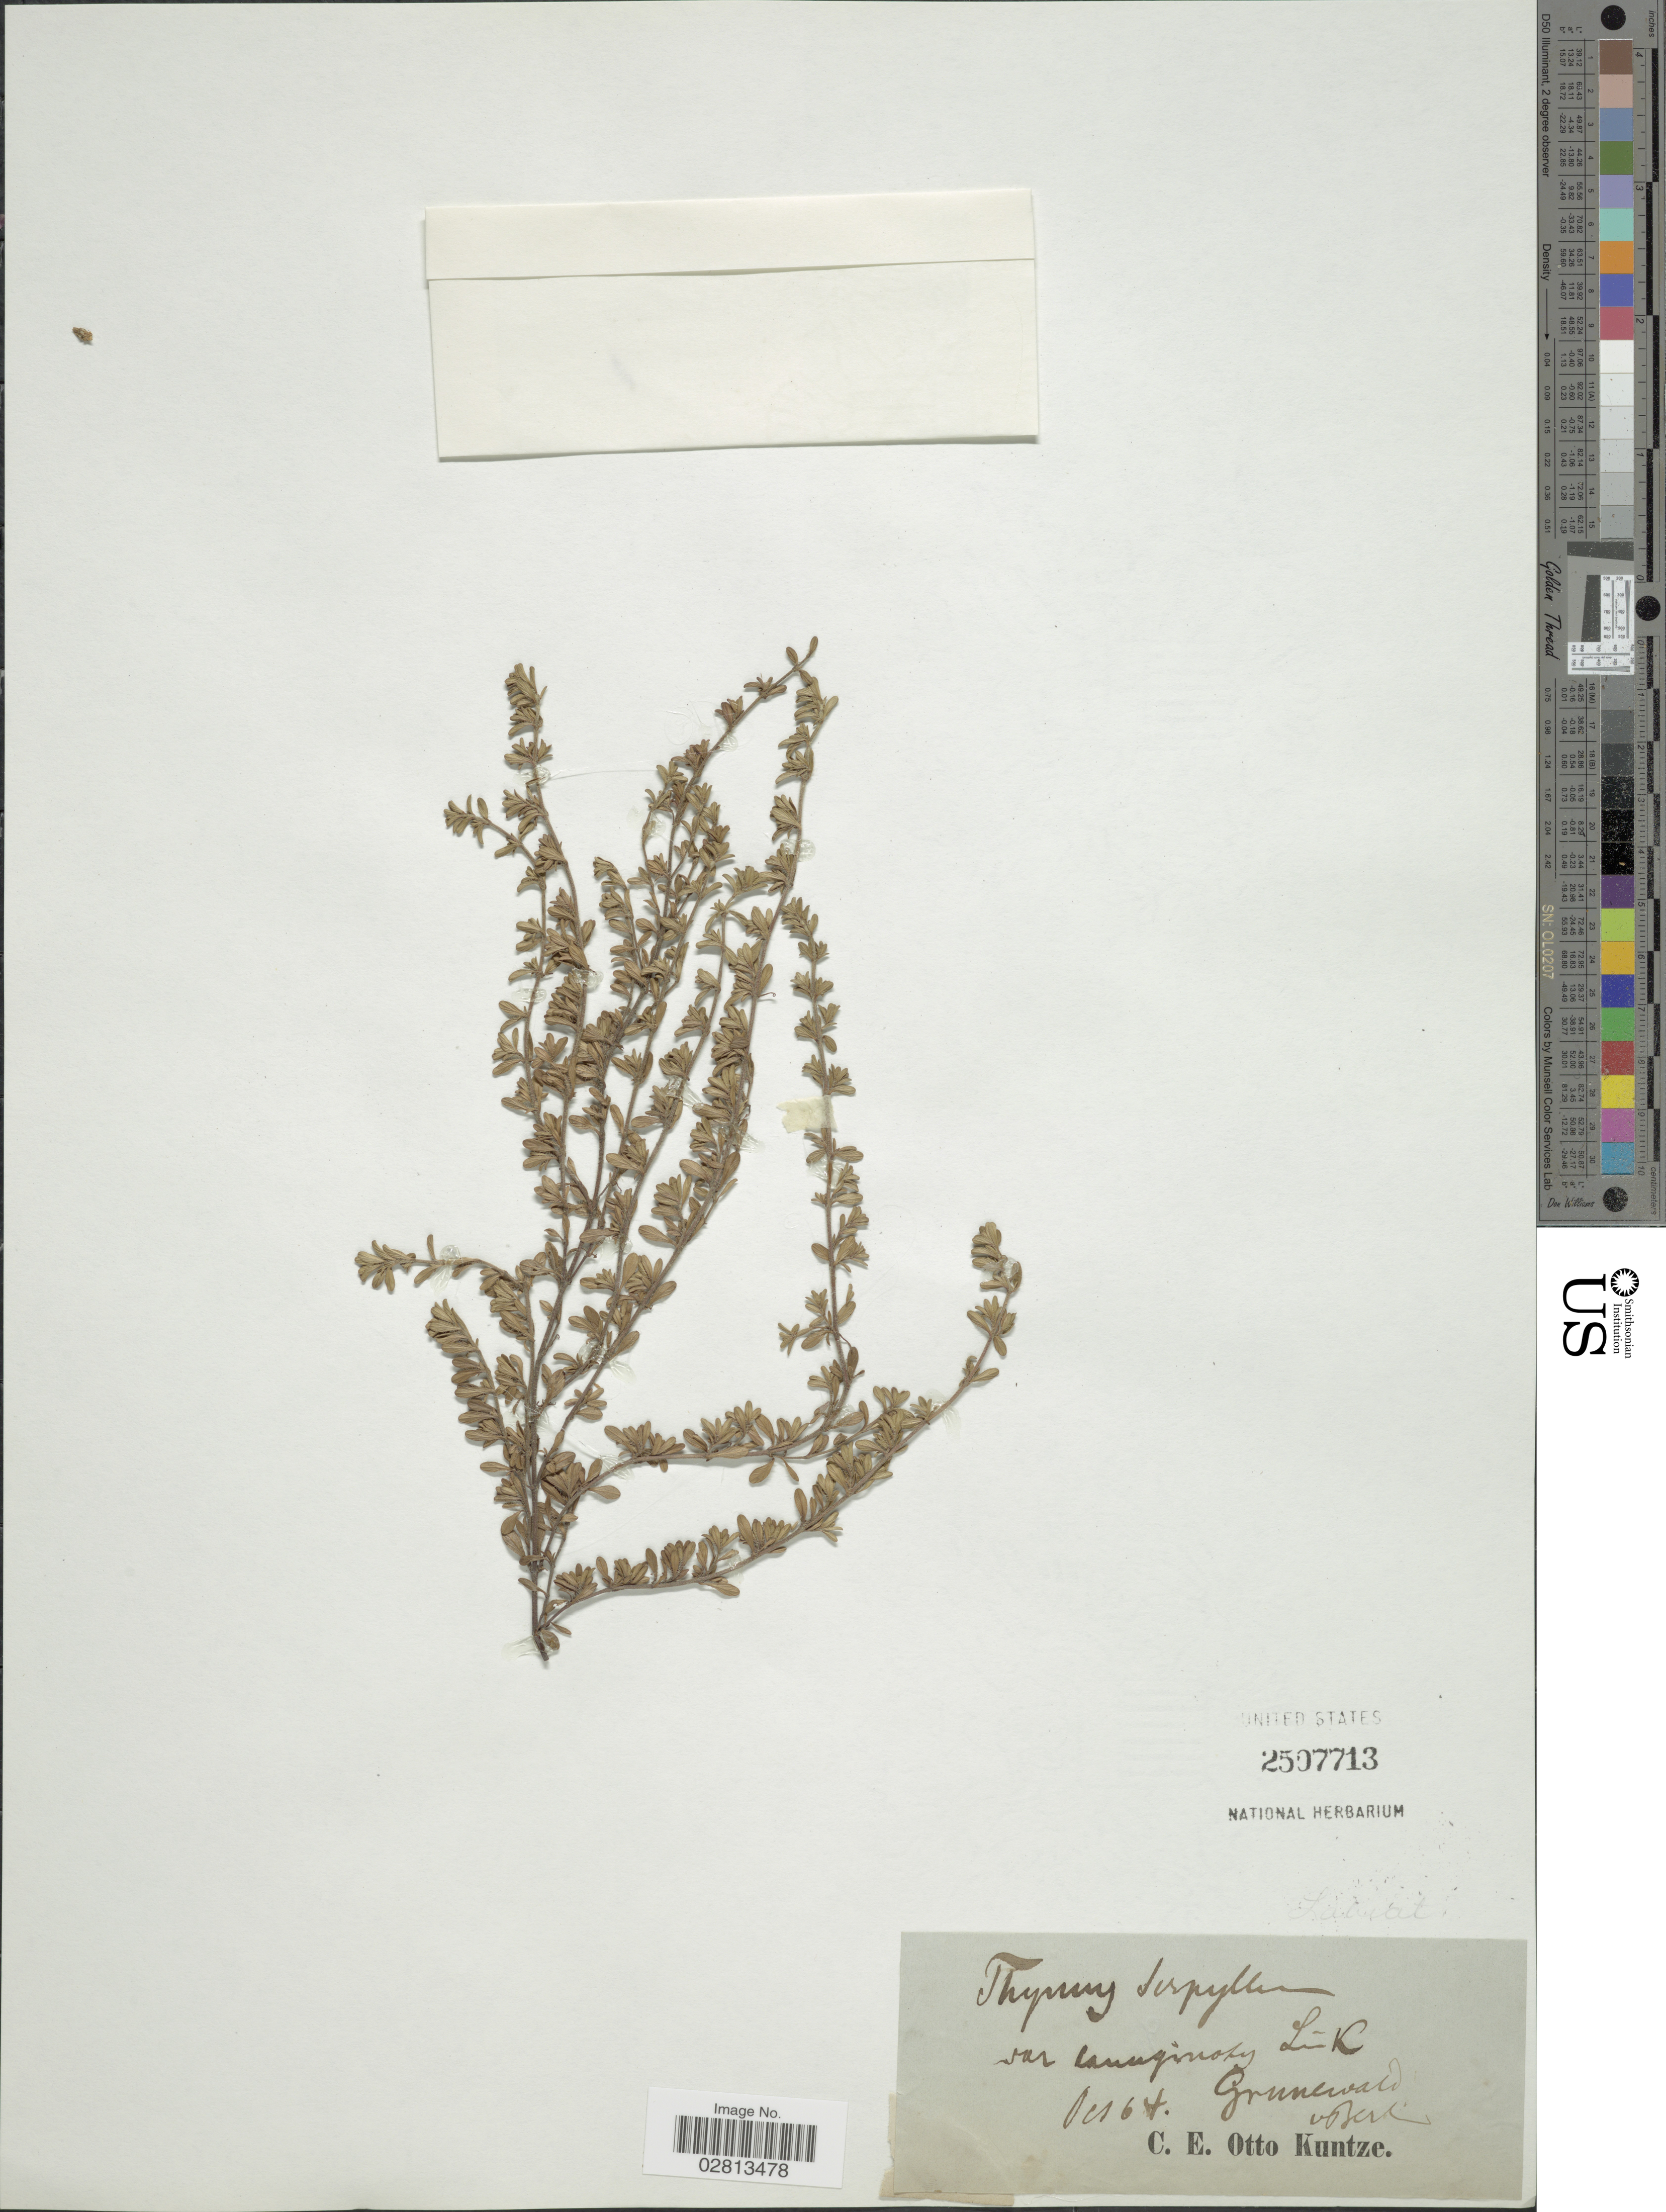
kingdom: Plantae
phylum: Tracheophyta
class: Magnoliopsida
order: Lamiales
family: Lamiaceae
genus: Thymus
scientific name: Thymus serpyllum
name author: L.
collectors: C.E.O. Kuntze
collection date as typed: Transcribed d/m/y: /12/64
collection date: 1864-12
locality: Grunnewald vosers [interpreted]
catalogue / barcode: US 2507713